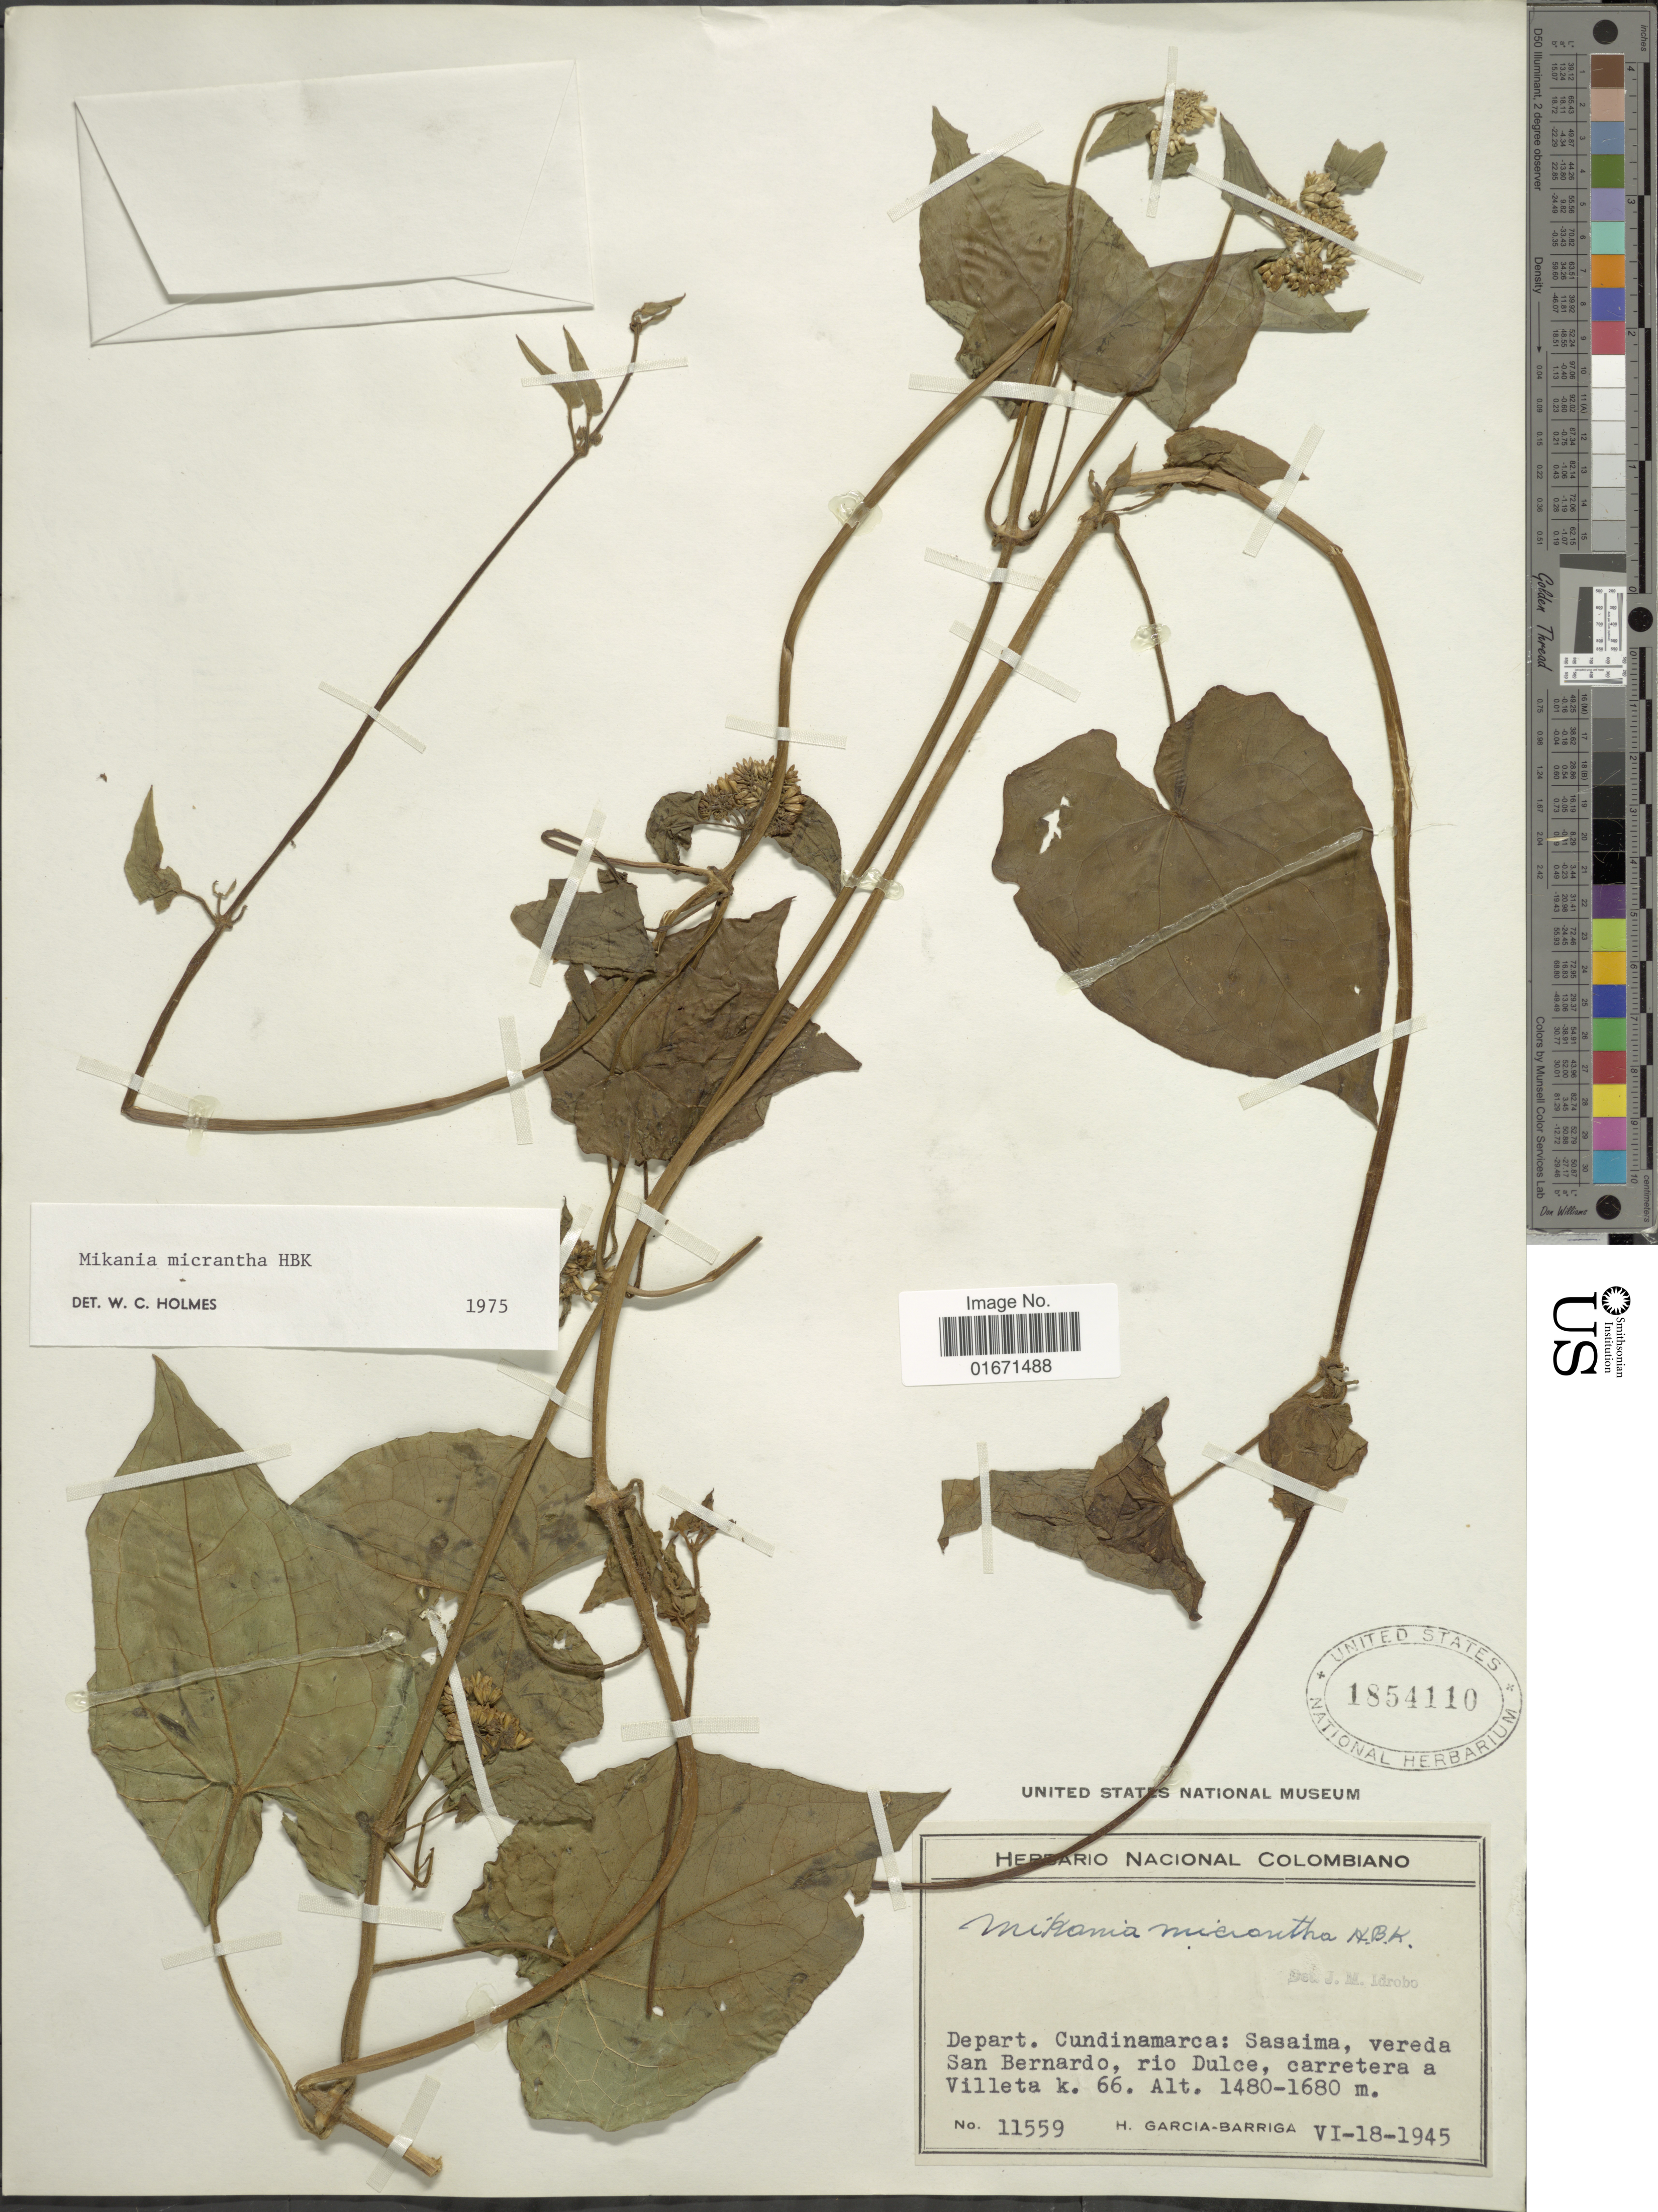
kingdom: Plantae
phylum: Tracheophyta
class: Magnoliopsida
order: Asterales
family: Asteraceae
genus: Mikania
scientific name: Mikania micrantha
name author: Kunth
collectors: H. García Barriga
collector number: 11559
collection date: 1945-06-18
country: Colombia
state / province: Cundinamarca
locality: Depart, Cundinamarca: Sasaima, vereda San Bernardo, rio Dulce, carretera a Villeta k. 66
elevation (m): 1480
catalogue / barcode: US 1854110